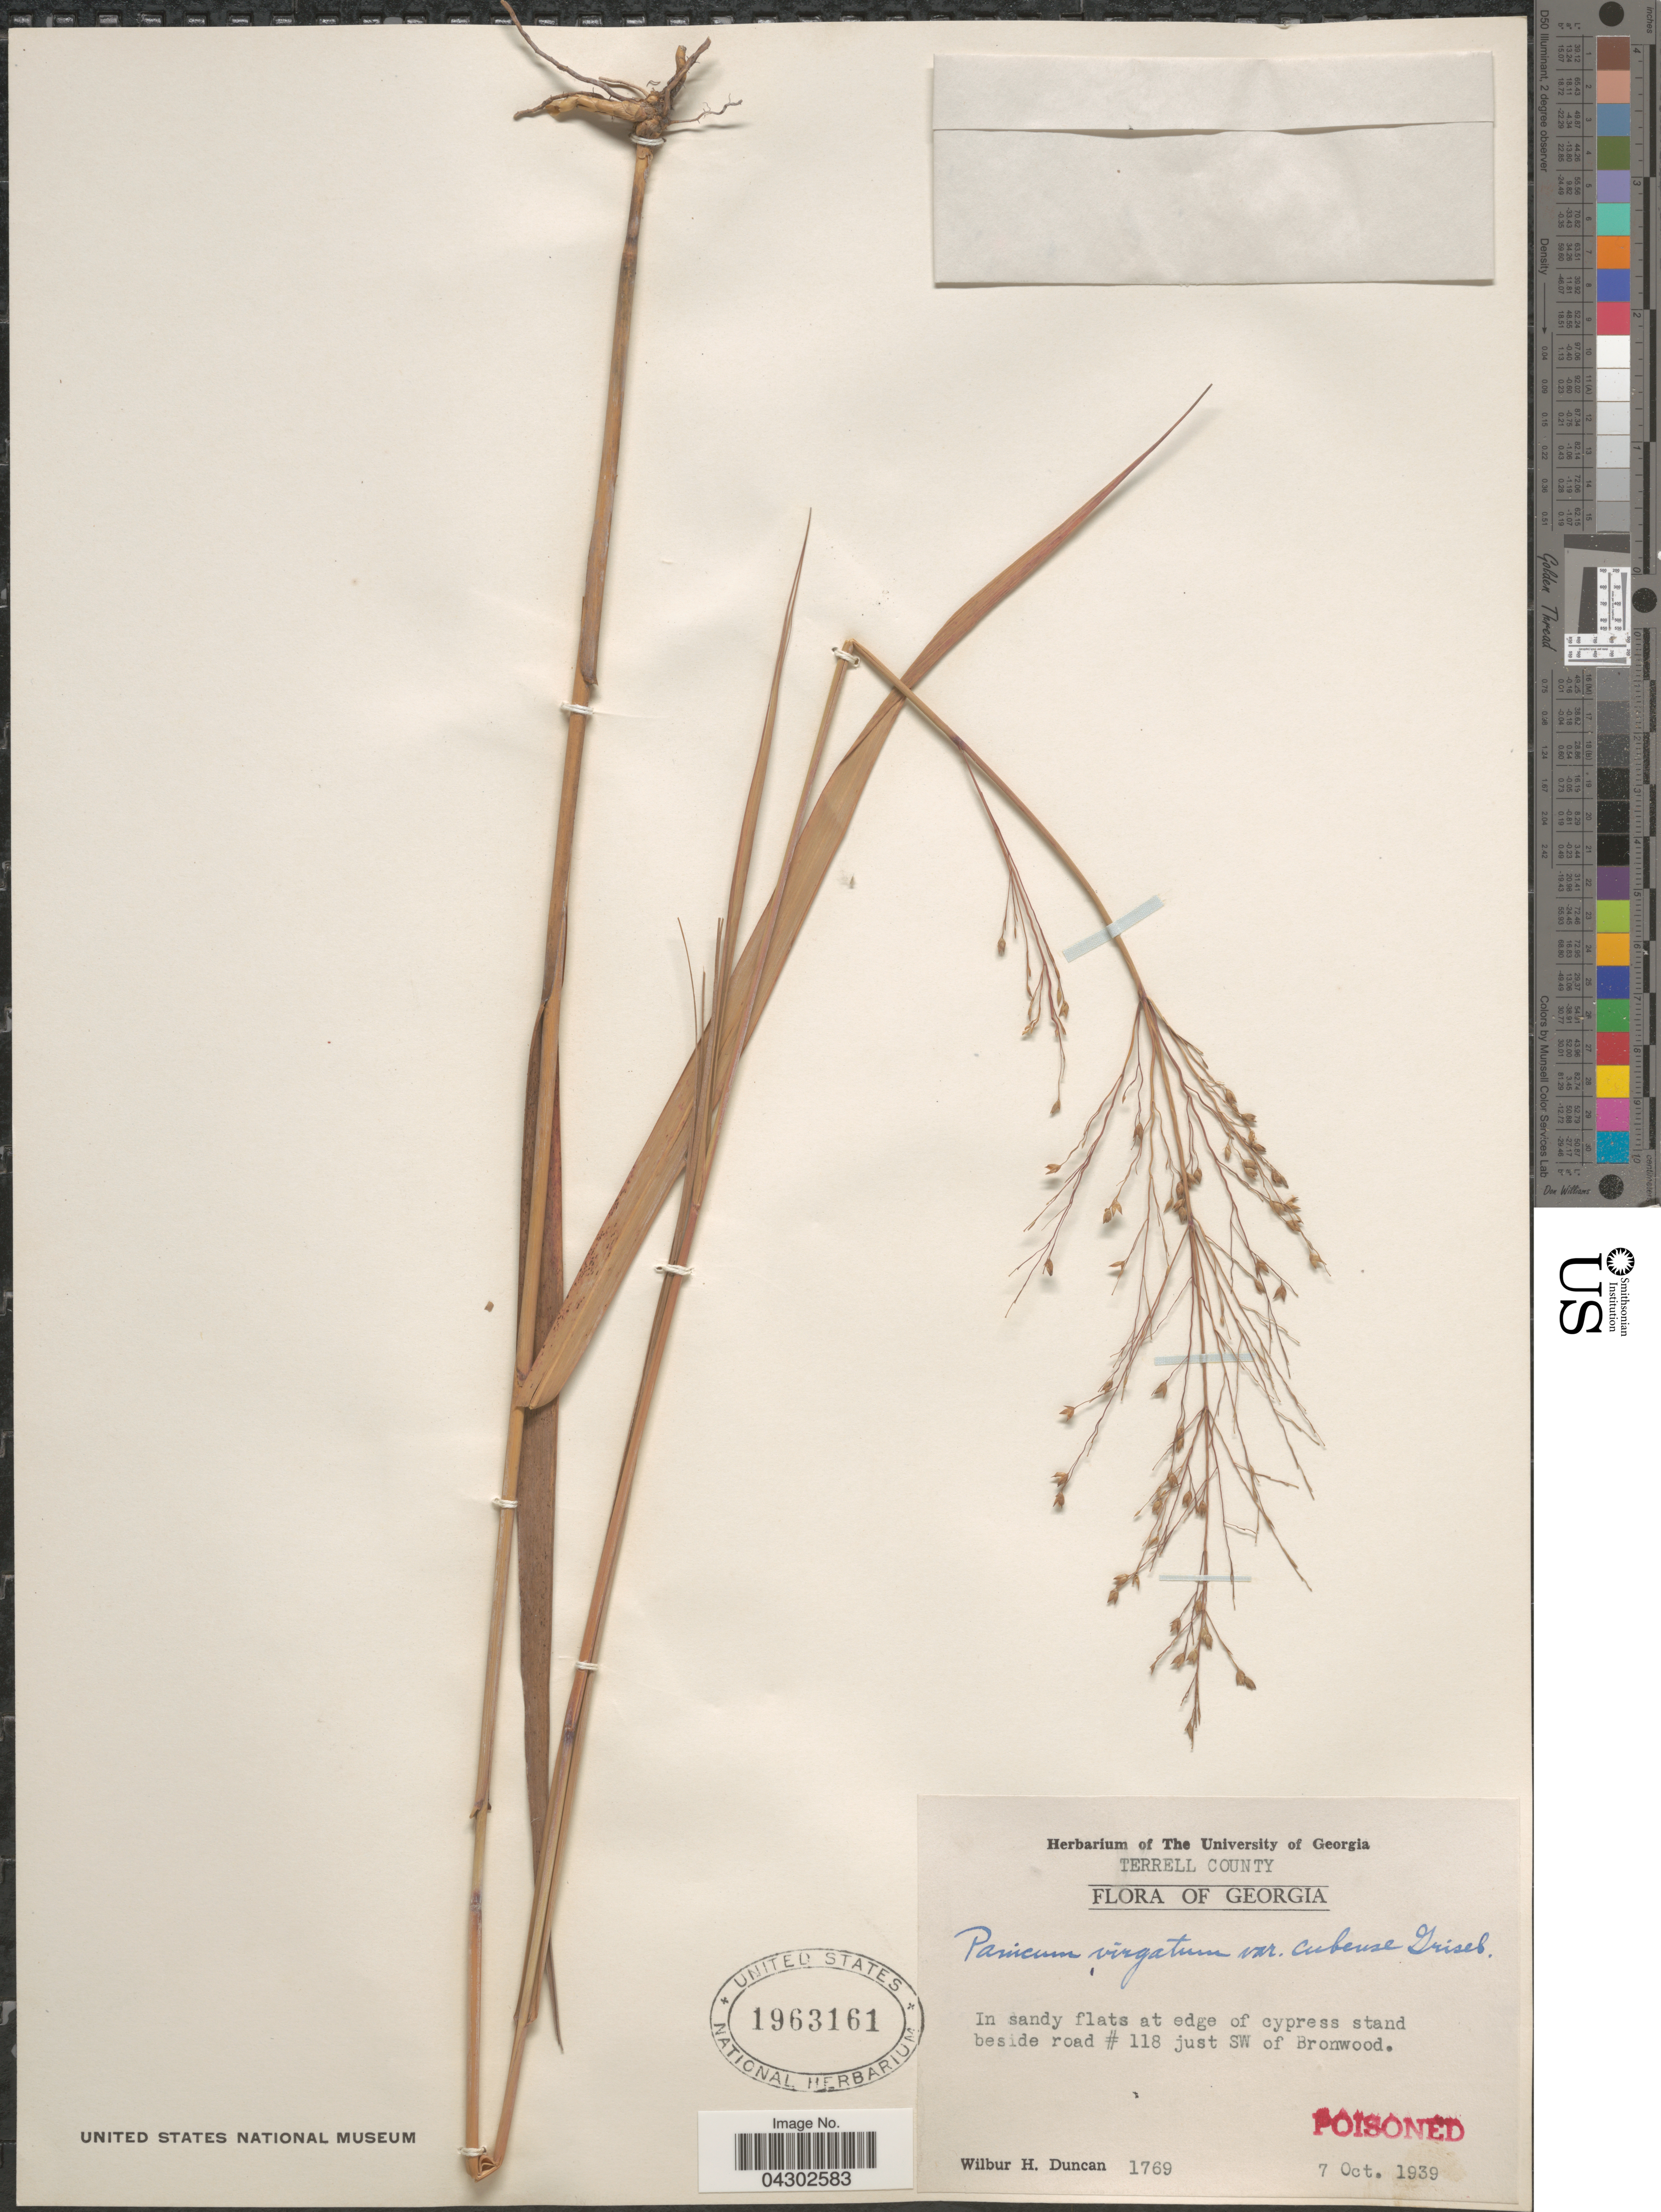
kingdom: Plantae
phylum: Tracheophyta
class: Liliopsida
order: Poales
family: Poaceae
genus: Panicum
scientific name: Panicum virgatum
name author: L.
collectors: W. H. Duncan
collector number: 1769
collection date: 1939-10-07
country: United States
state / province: Georgia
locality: Terrell County. In sandy flats at edge of cypress stand beside road # 118 just SW of Bronwood.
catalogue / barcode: US 1963161